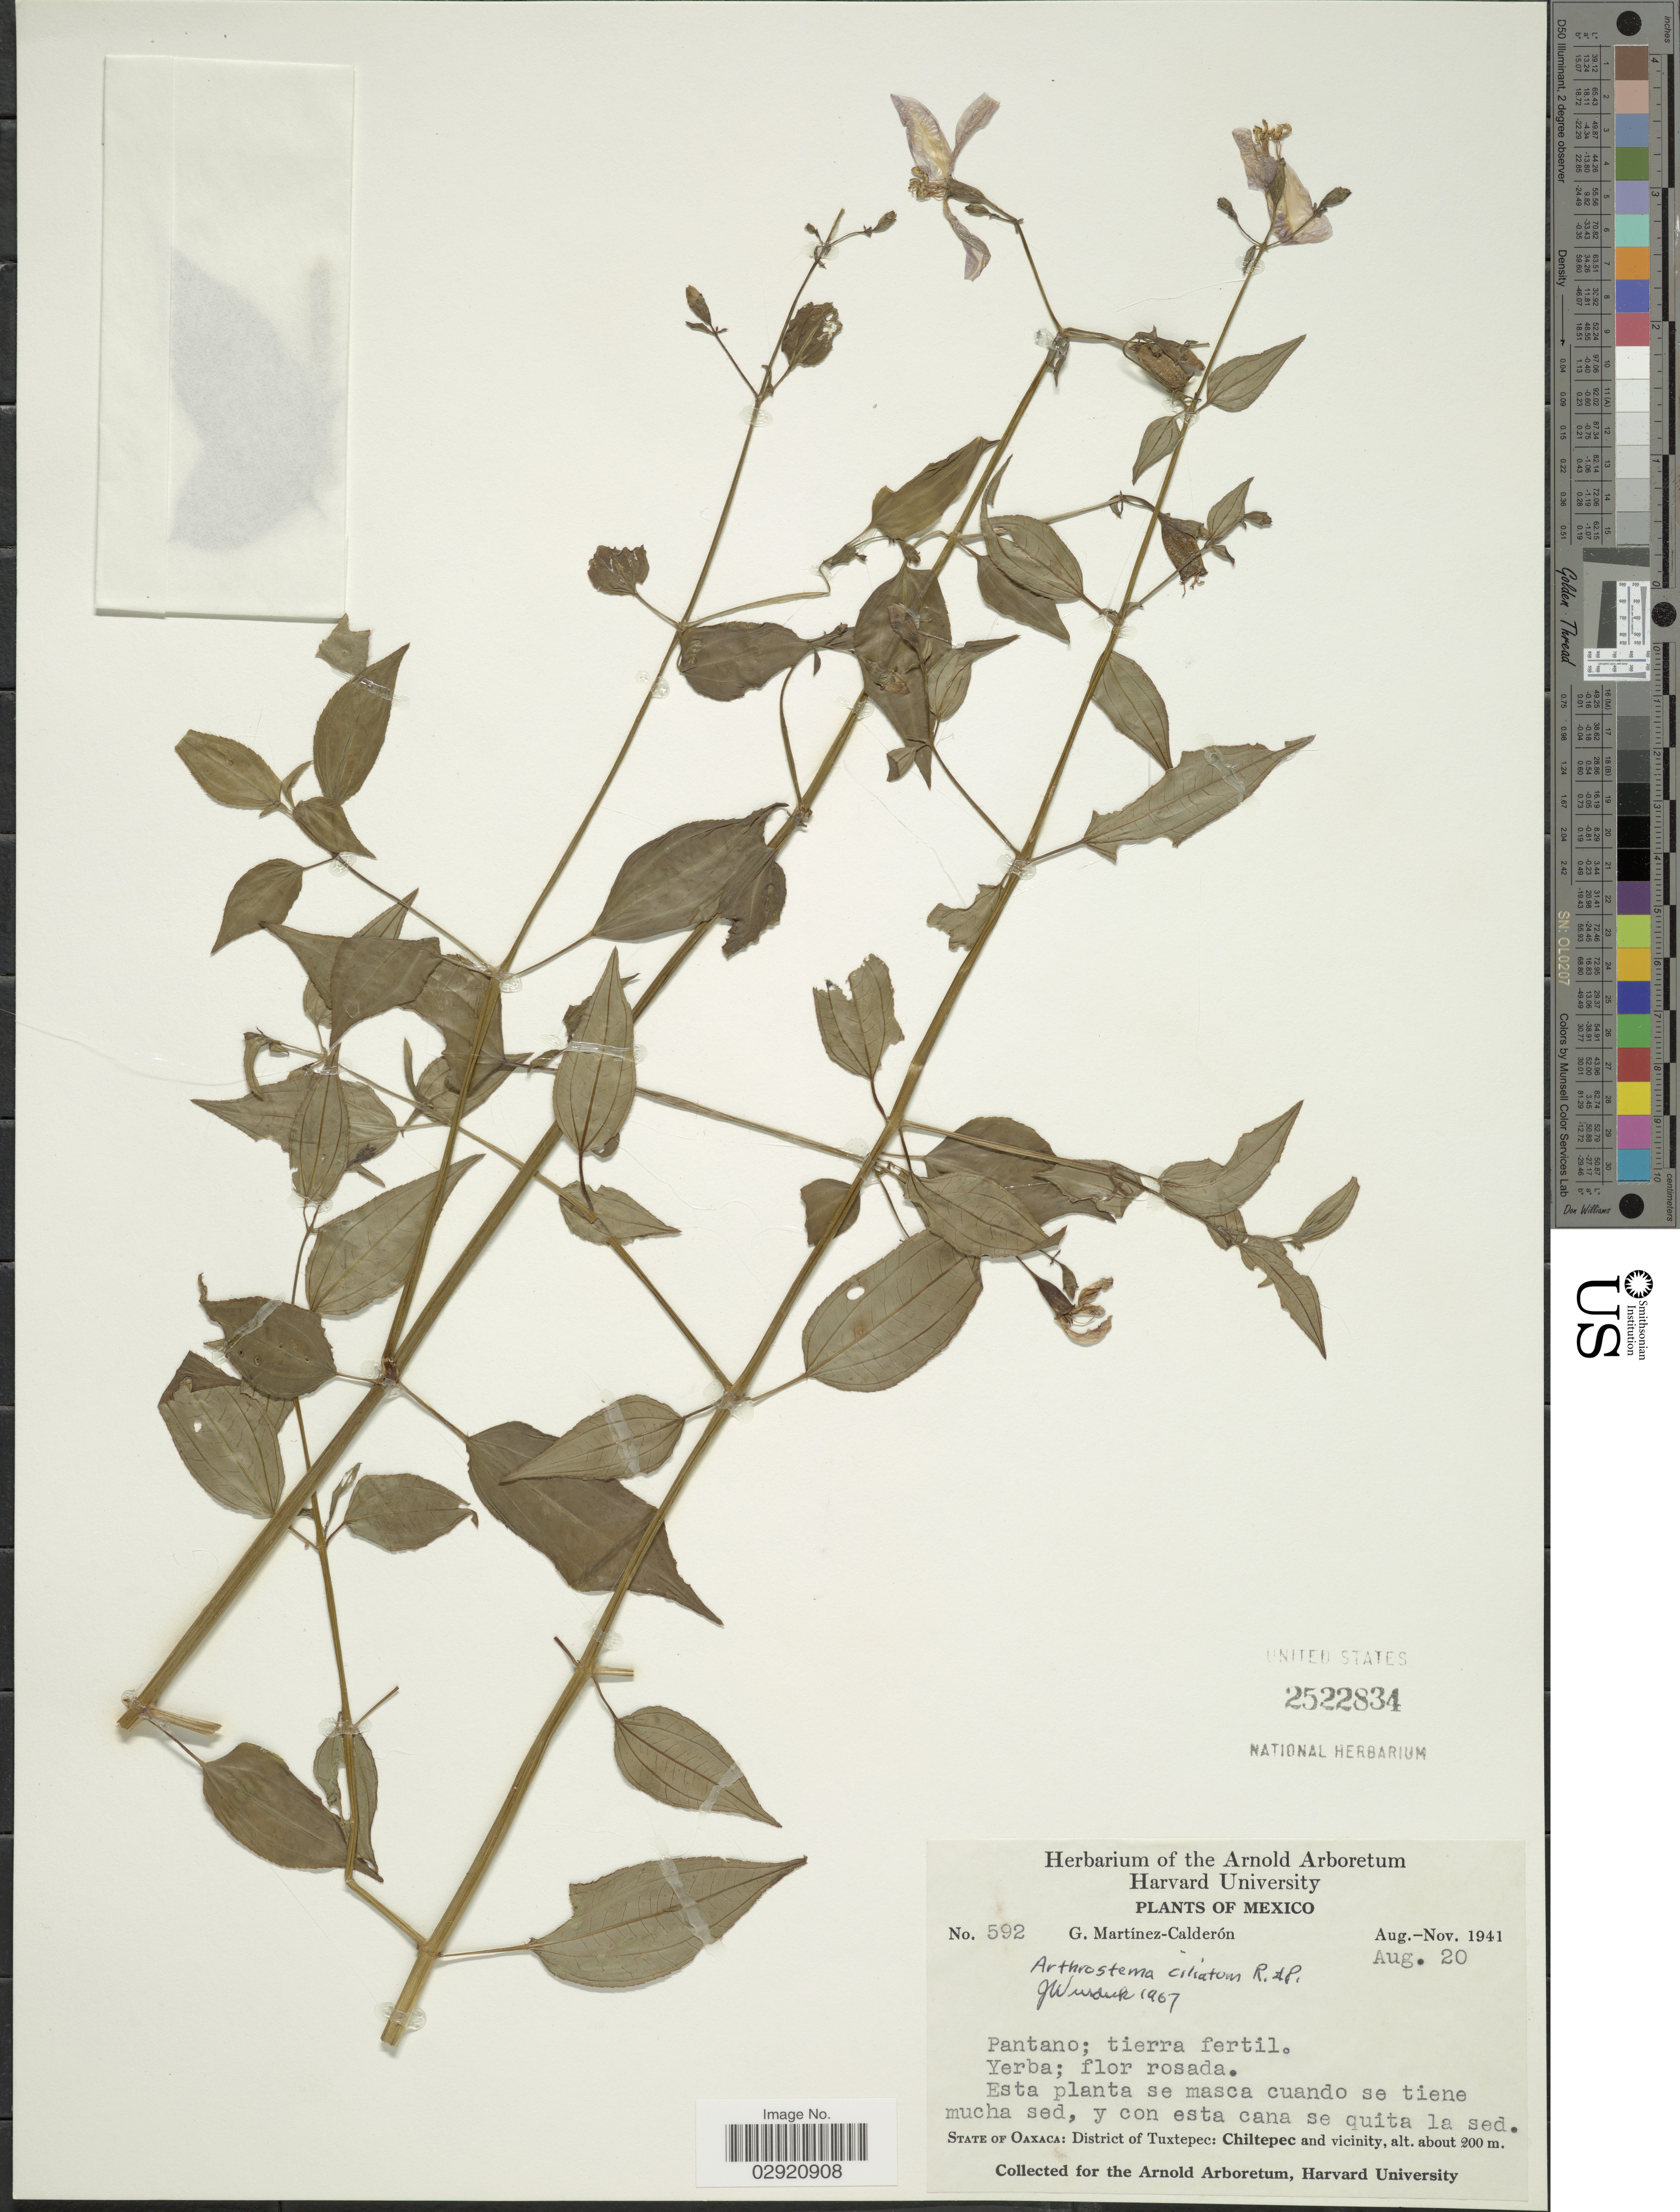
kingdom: Plantae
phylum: Tracheophyta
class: Magnoliopsida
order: Myrtales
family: Melastomataceae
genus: Arthrostemma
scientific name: Arthrostemma ciliatum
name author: Pav. ex D. Don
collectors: G. Martínez Calderón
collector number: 592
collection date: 1941-08-20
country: Mexico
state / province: Oaxaca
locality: District of Tuxtepec: Chiltepec and vicinity.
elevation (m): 200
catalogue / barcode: US 2522834